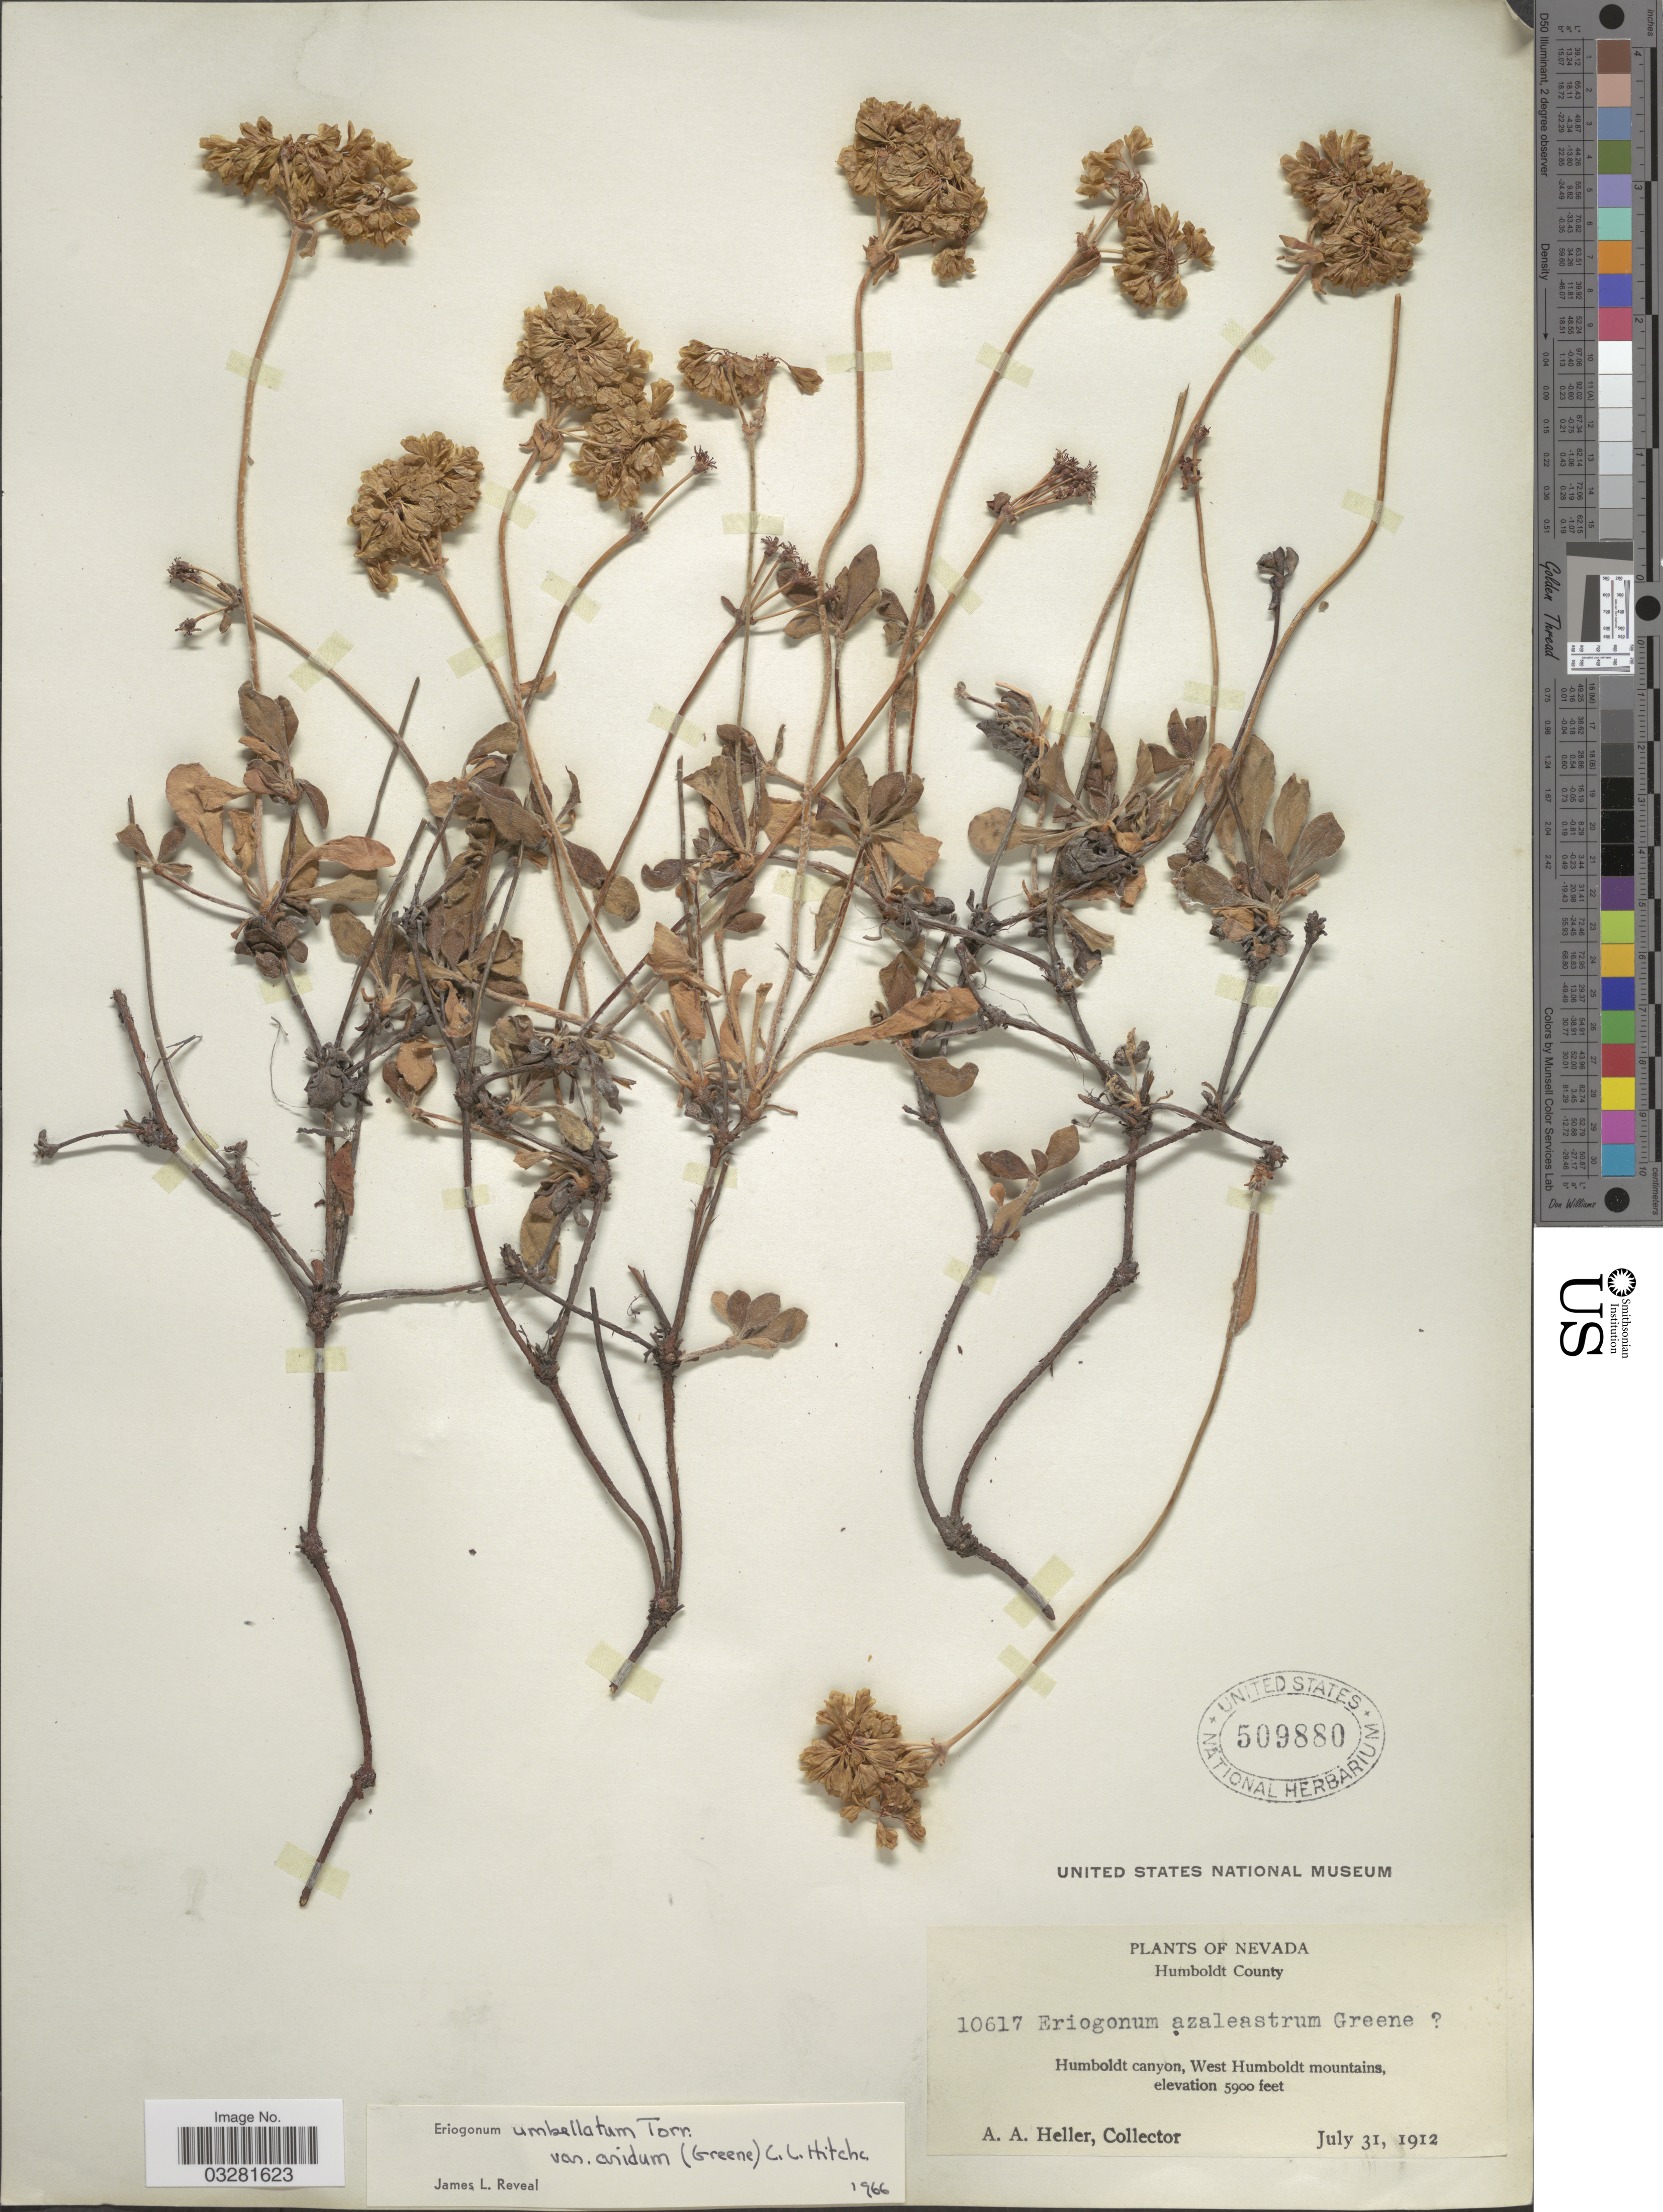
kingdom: Plantae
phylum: Tracheophyta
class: Magnoliopsida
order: Caryophyllales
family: Polygonaceae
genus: Eriogonum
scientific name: Eriogonum umbellatum var. intectum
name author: A. Nelson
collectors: A. A. Heller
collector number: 10617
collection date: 1912-07-31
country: United States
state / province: Nevada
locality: Humboldt County. Humboldt canyon, West Humboldt mountains.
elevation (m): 1798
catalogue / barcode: US 509880